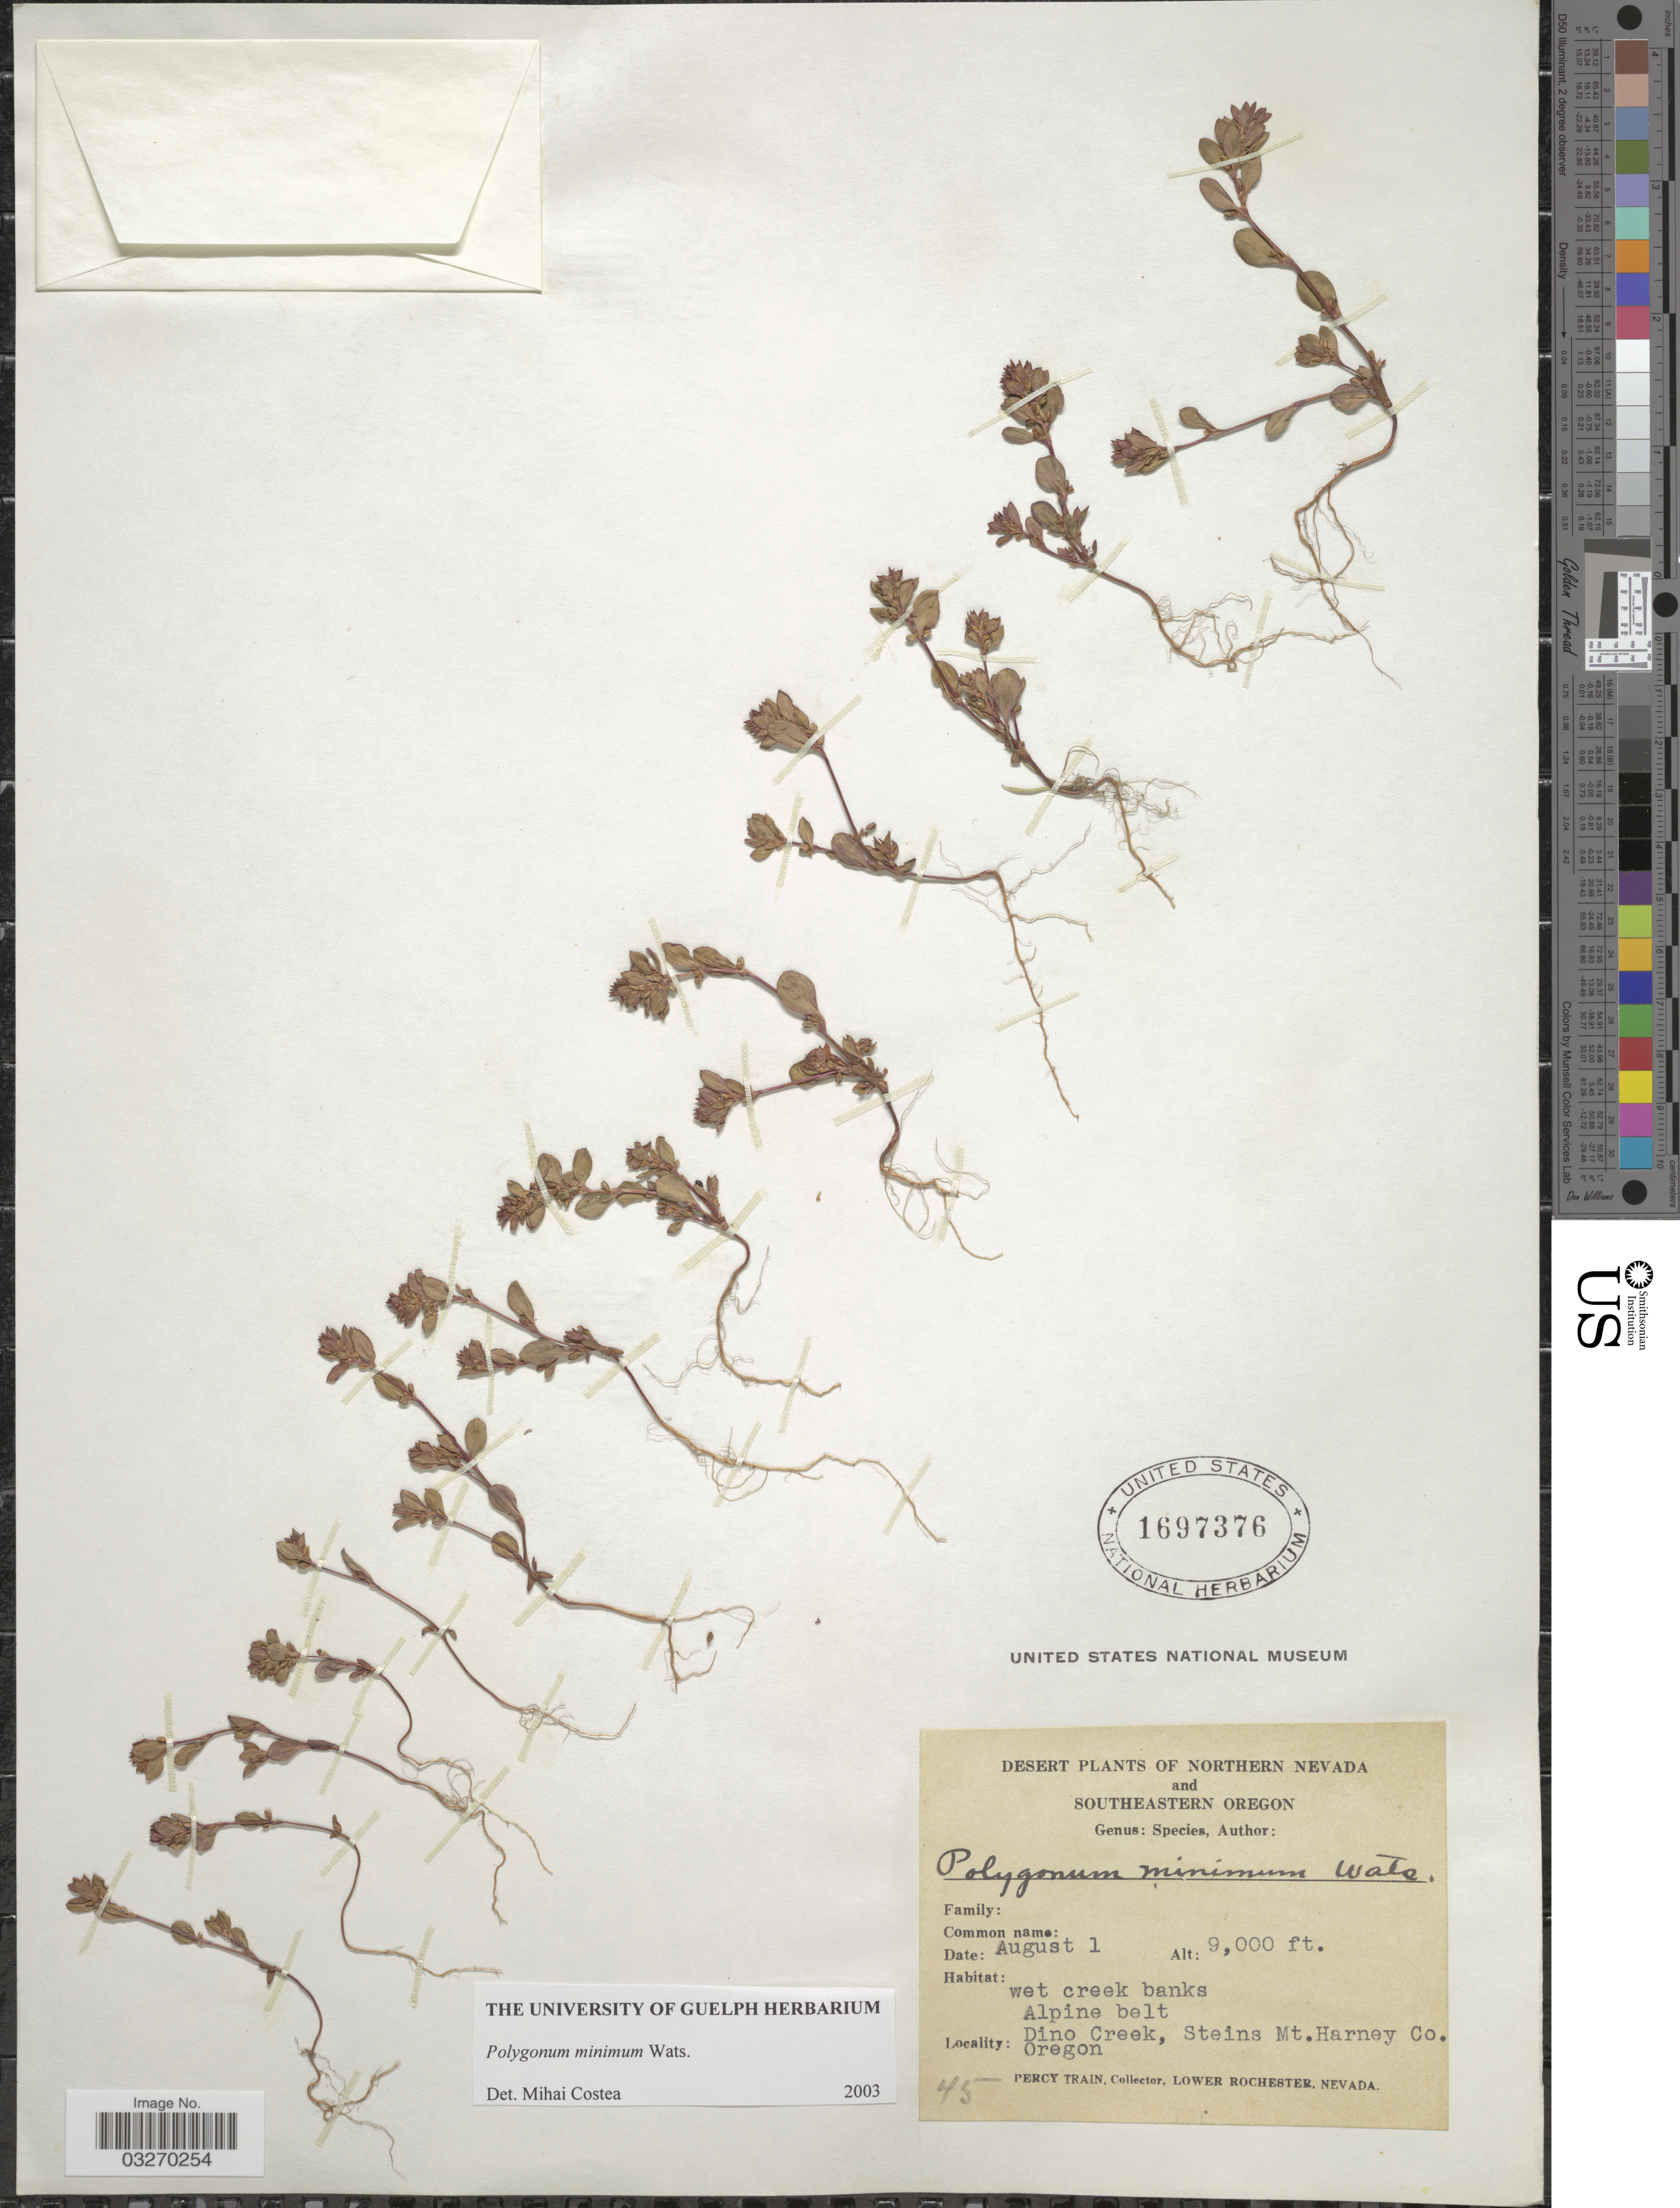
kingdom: Plantae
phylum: Tracheophyta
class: Magnoliopsida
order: Caryophyllales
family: Polygonaceae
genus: Polygonum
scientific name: Polygonum minimum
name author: S. Watson in C. King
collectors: P. Train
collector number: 45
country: United States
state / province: Oregon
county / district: Harney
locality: Southeastern Oregon. Alpine belt, Dino Creek, Steins Mt. Harney Co.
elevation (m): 2743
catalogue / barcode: US 1697376